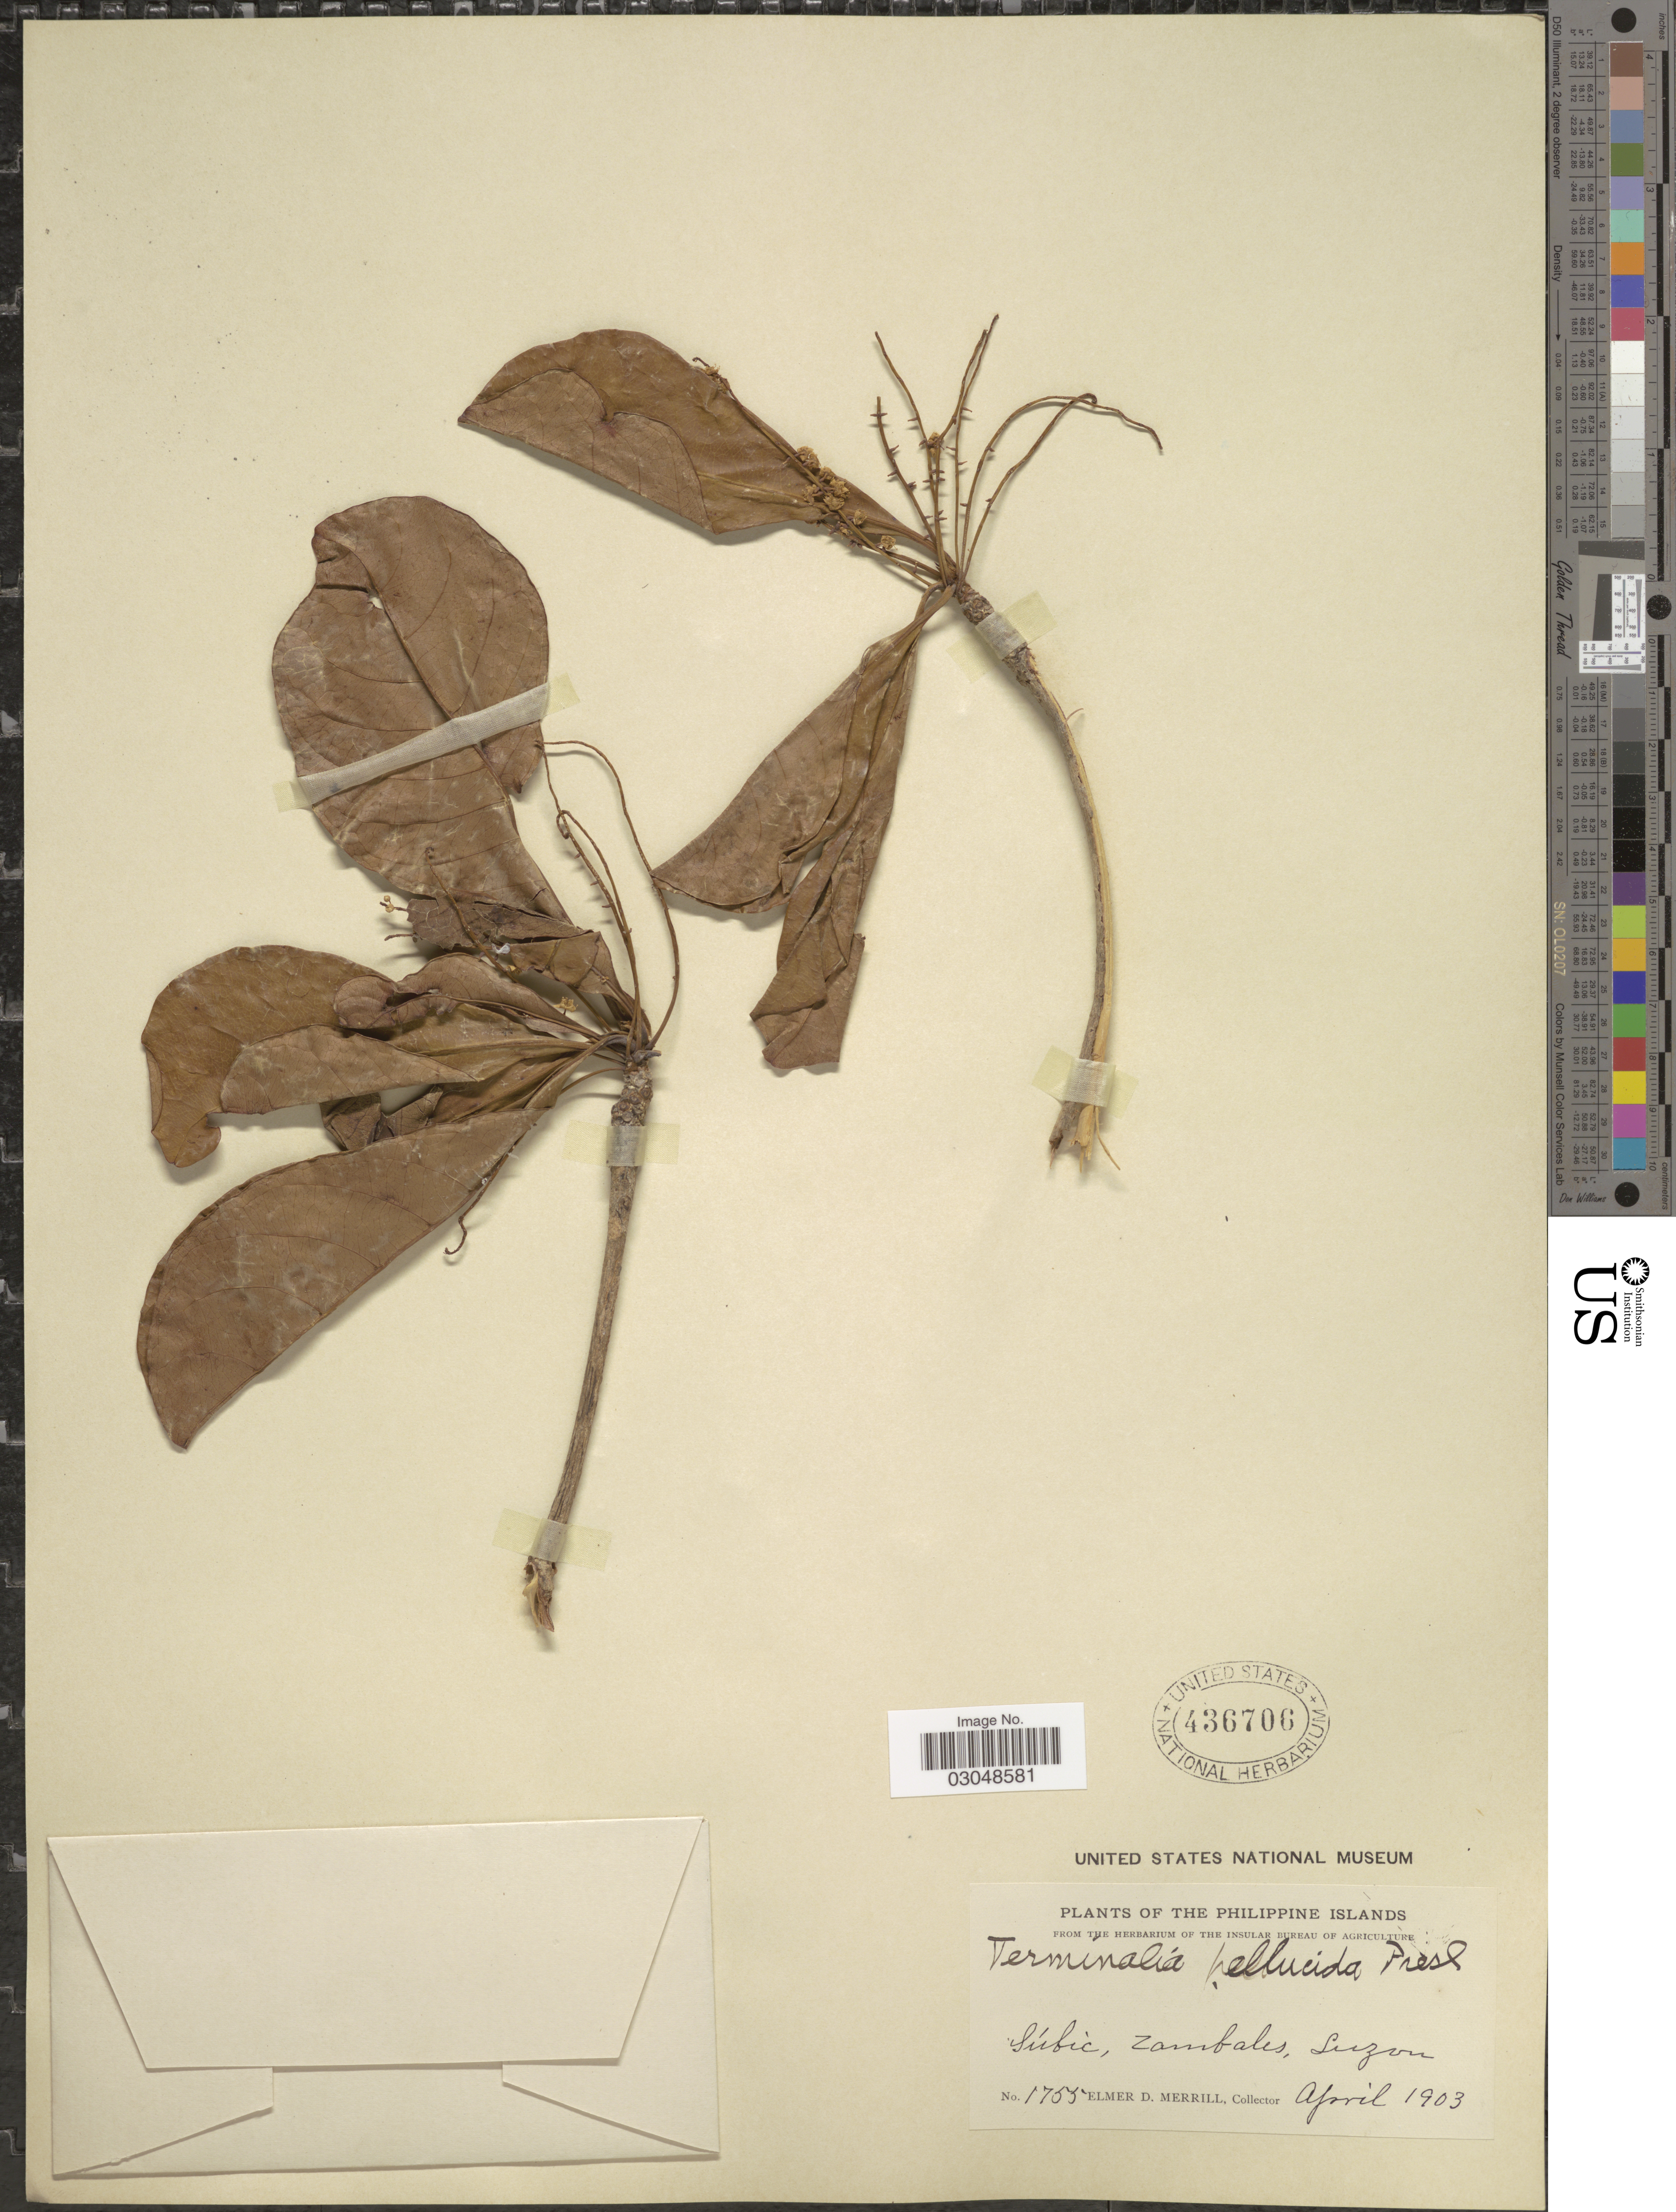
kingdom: Plantae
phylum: Tracheophyta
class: Magnoliopsida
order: Myrtales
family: Combretaceae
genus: Terminalia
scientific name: Terminalia pellucida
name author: C. Presl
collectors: E. D. Merrill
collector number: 1755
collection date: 1903-04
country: Philippines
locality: The Philippine Islands, Súbic, Zambales, Luzon.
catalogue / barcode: US 436706